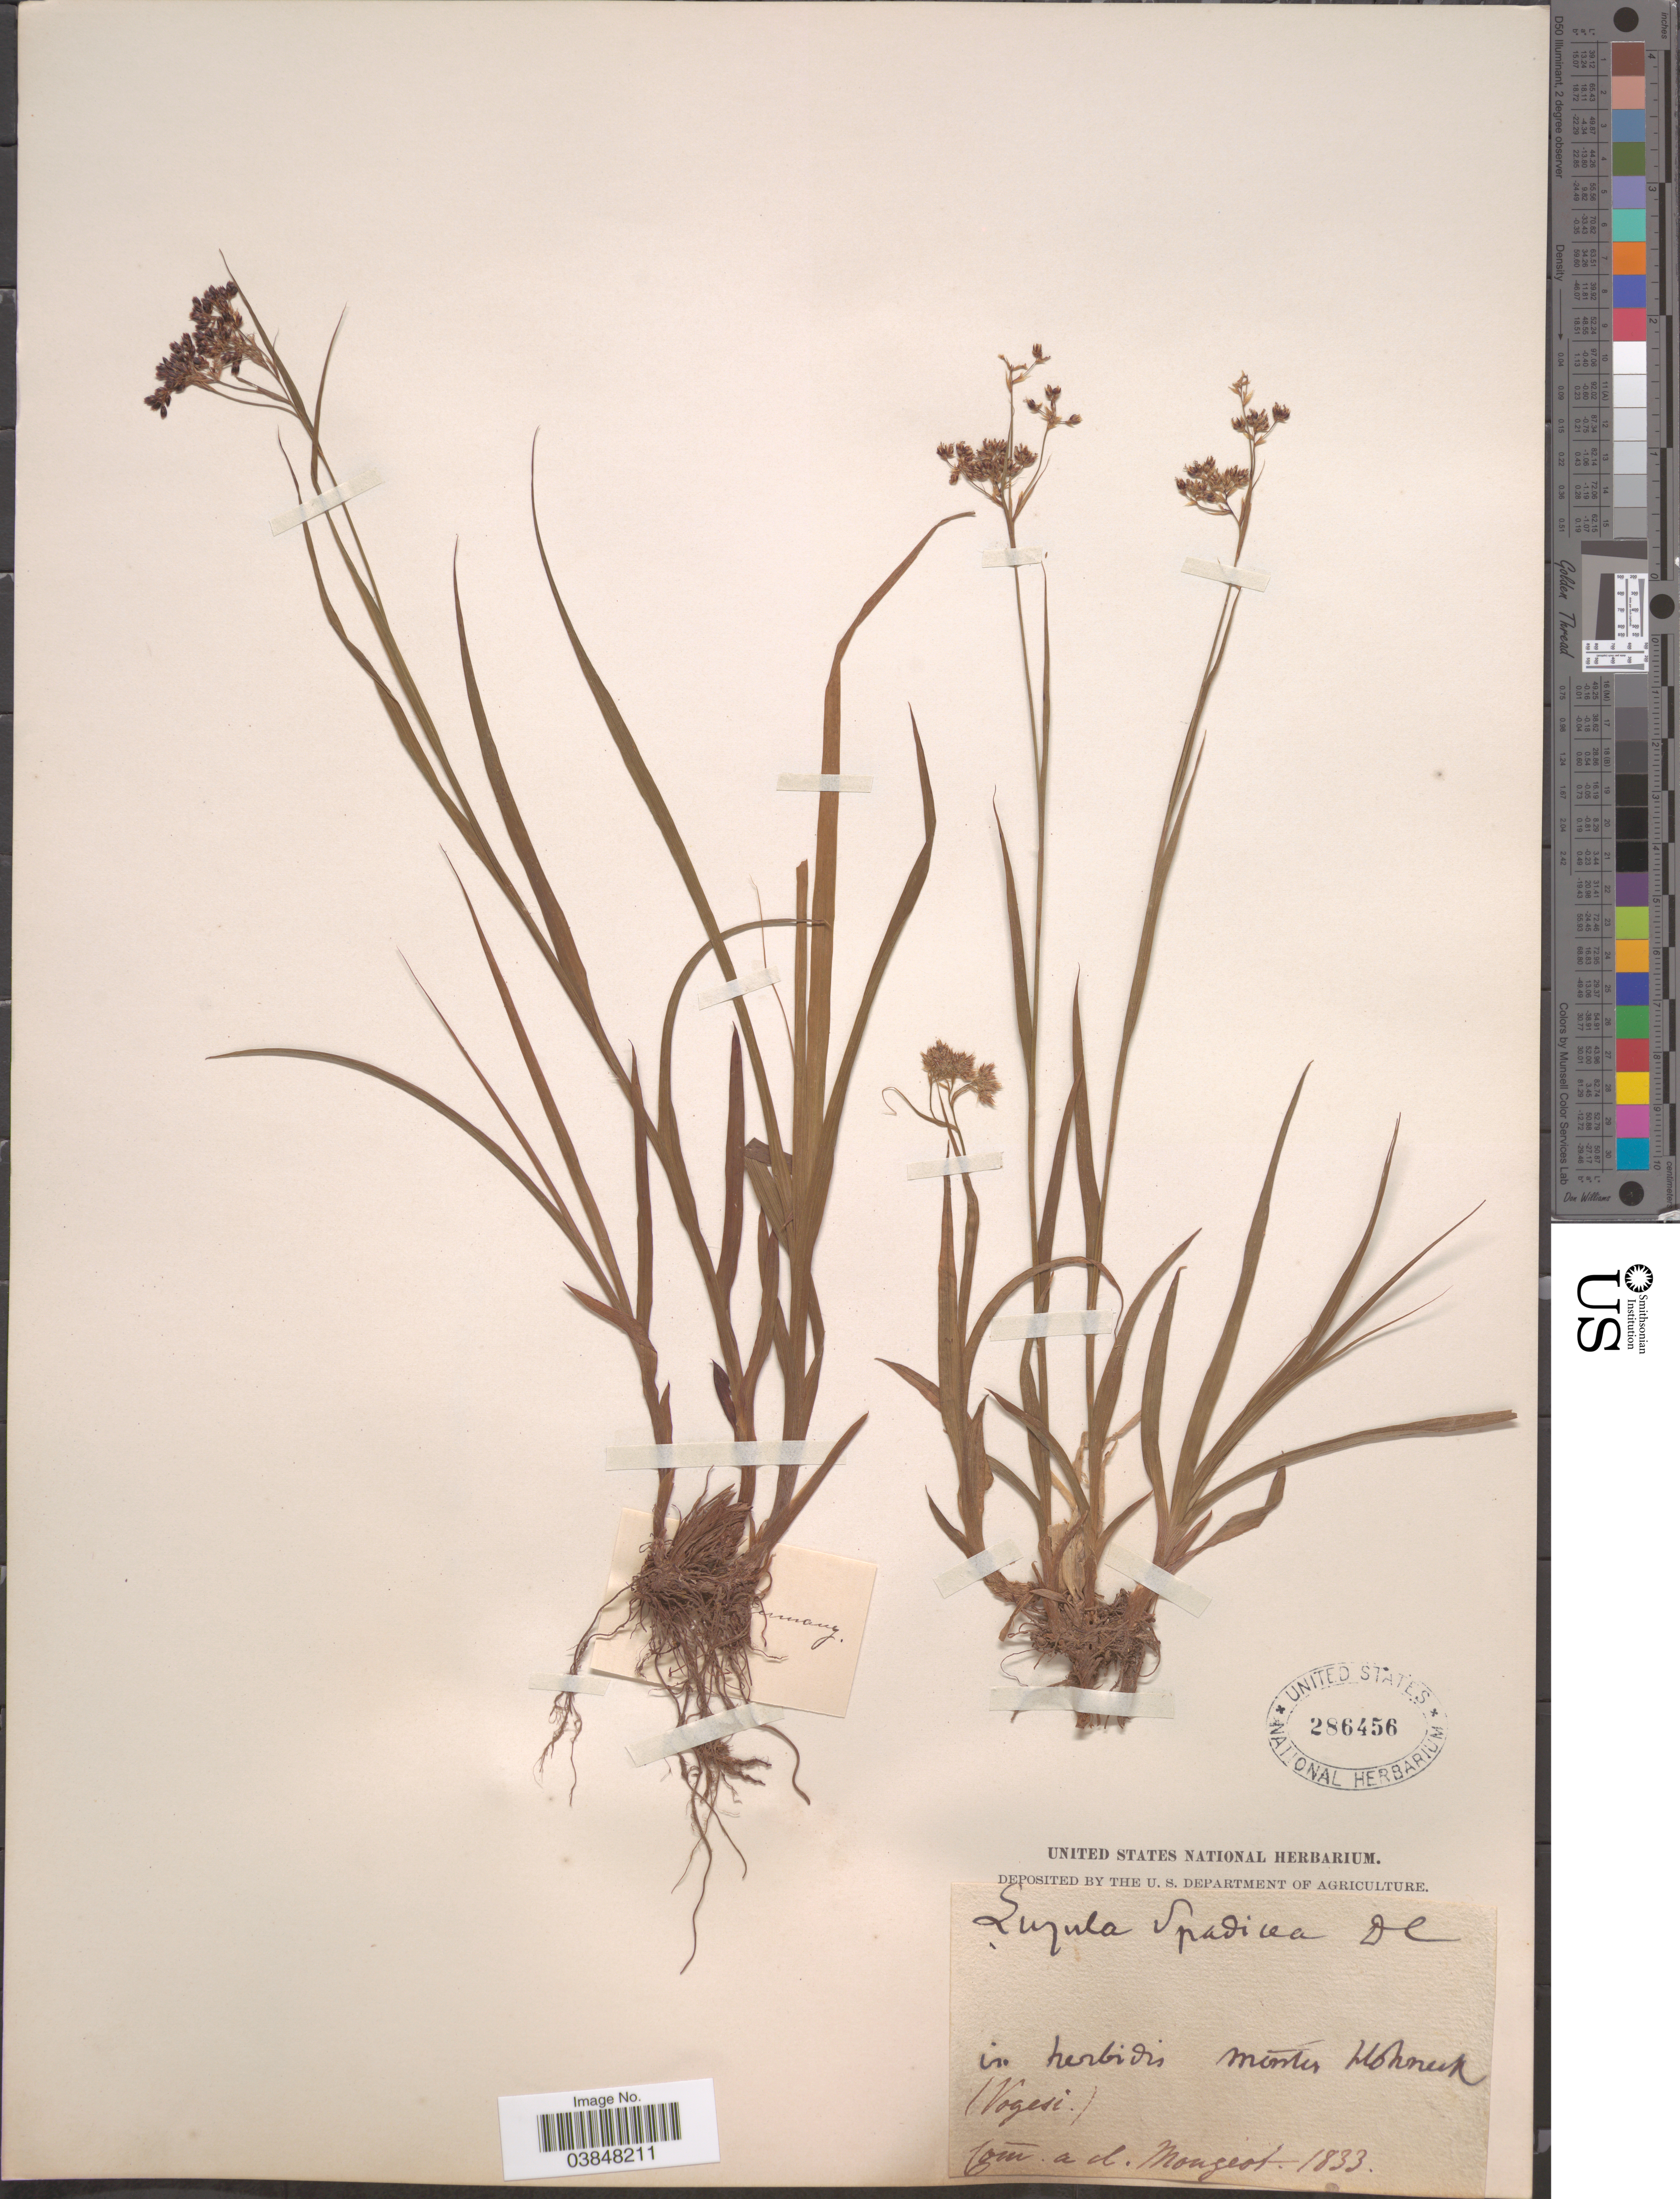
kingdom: Plantae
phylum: Tracheophyta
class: Liliopsida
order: Poales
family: Juncaceae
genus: Luzula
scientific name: Luzula spadicea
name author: DC.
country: France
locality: In herbidis montes Hohneck (Vogesi).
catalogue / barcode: US 286456